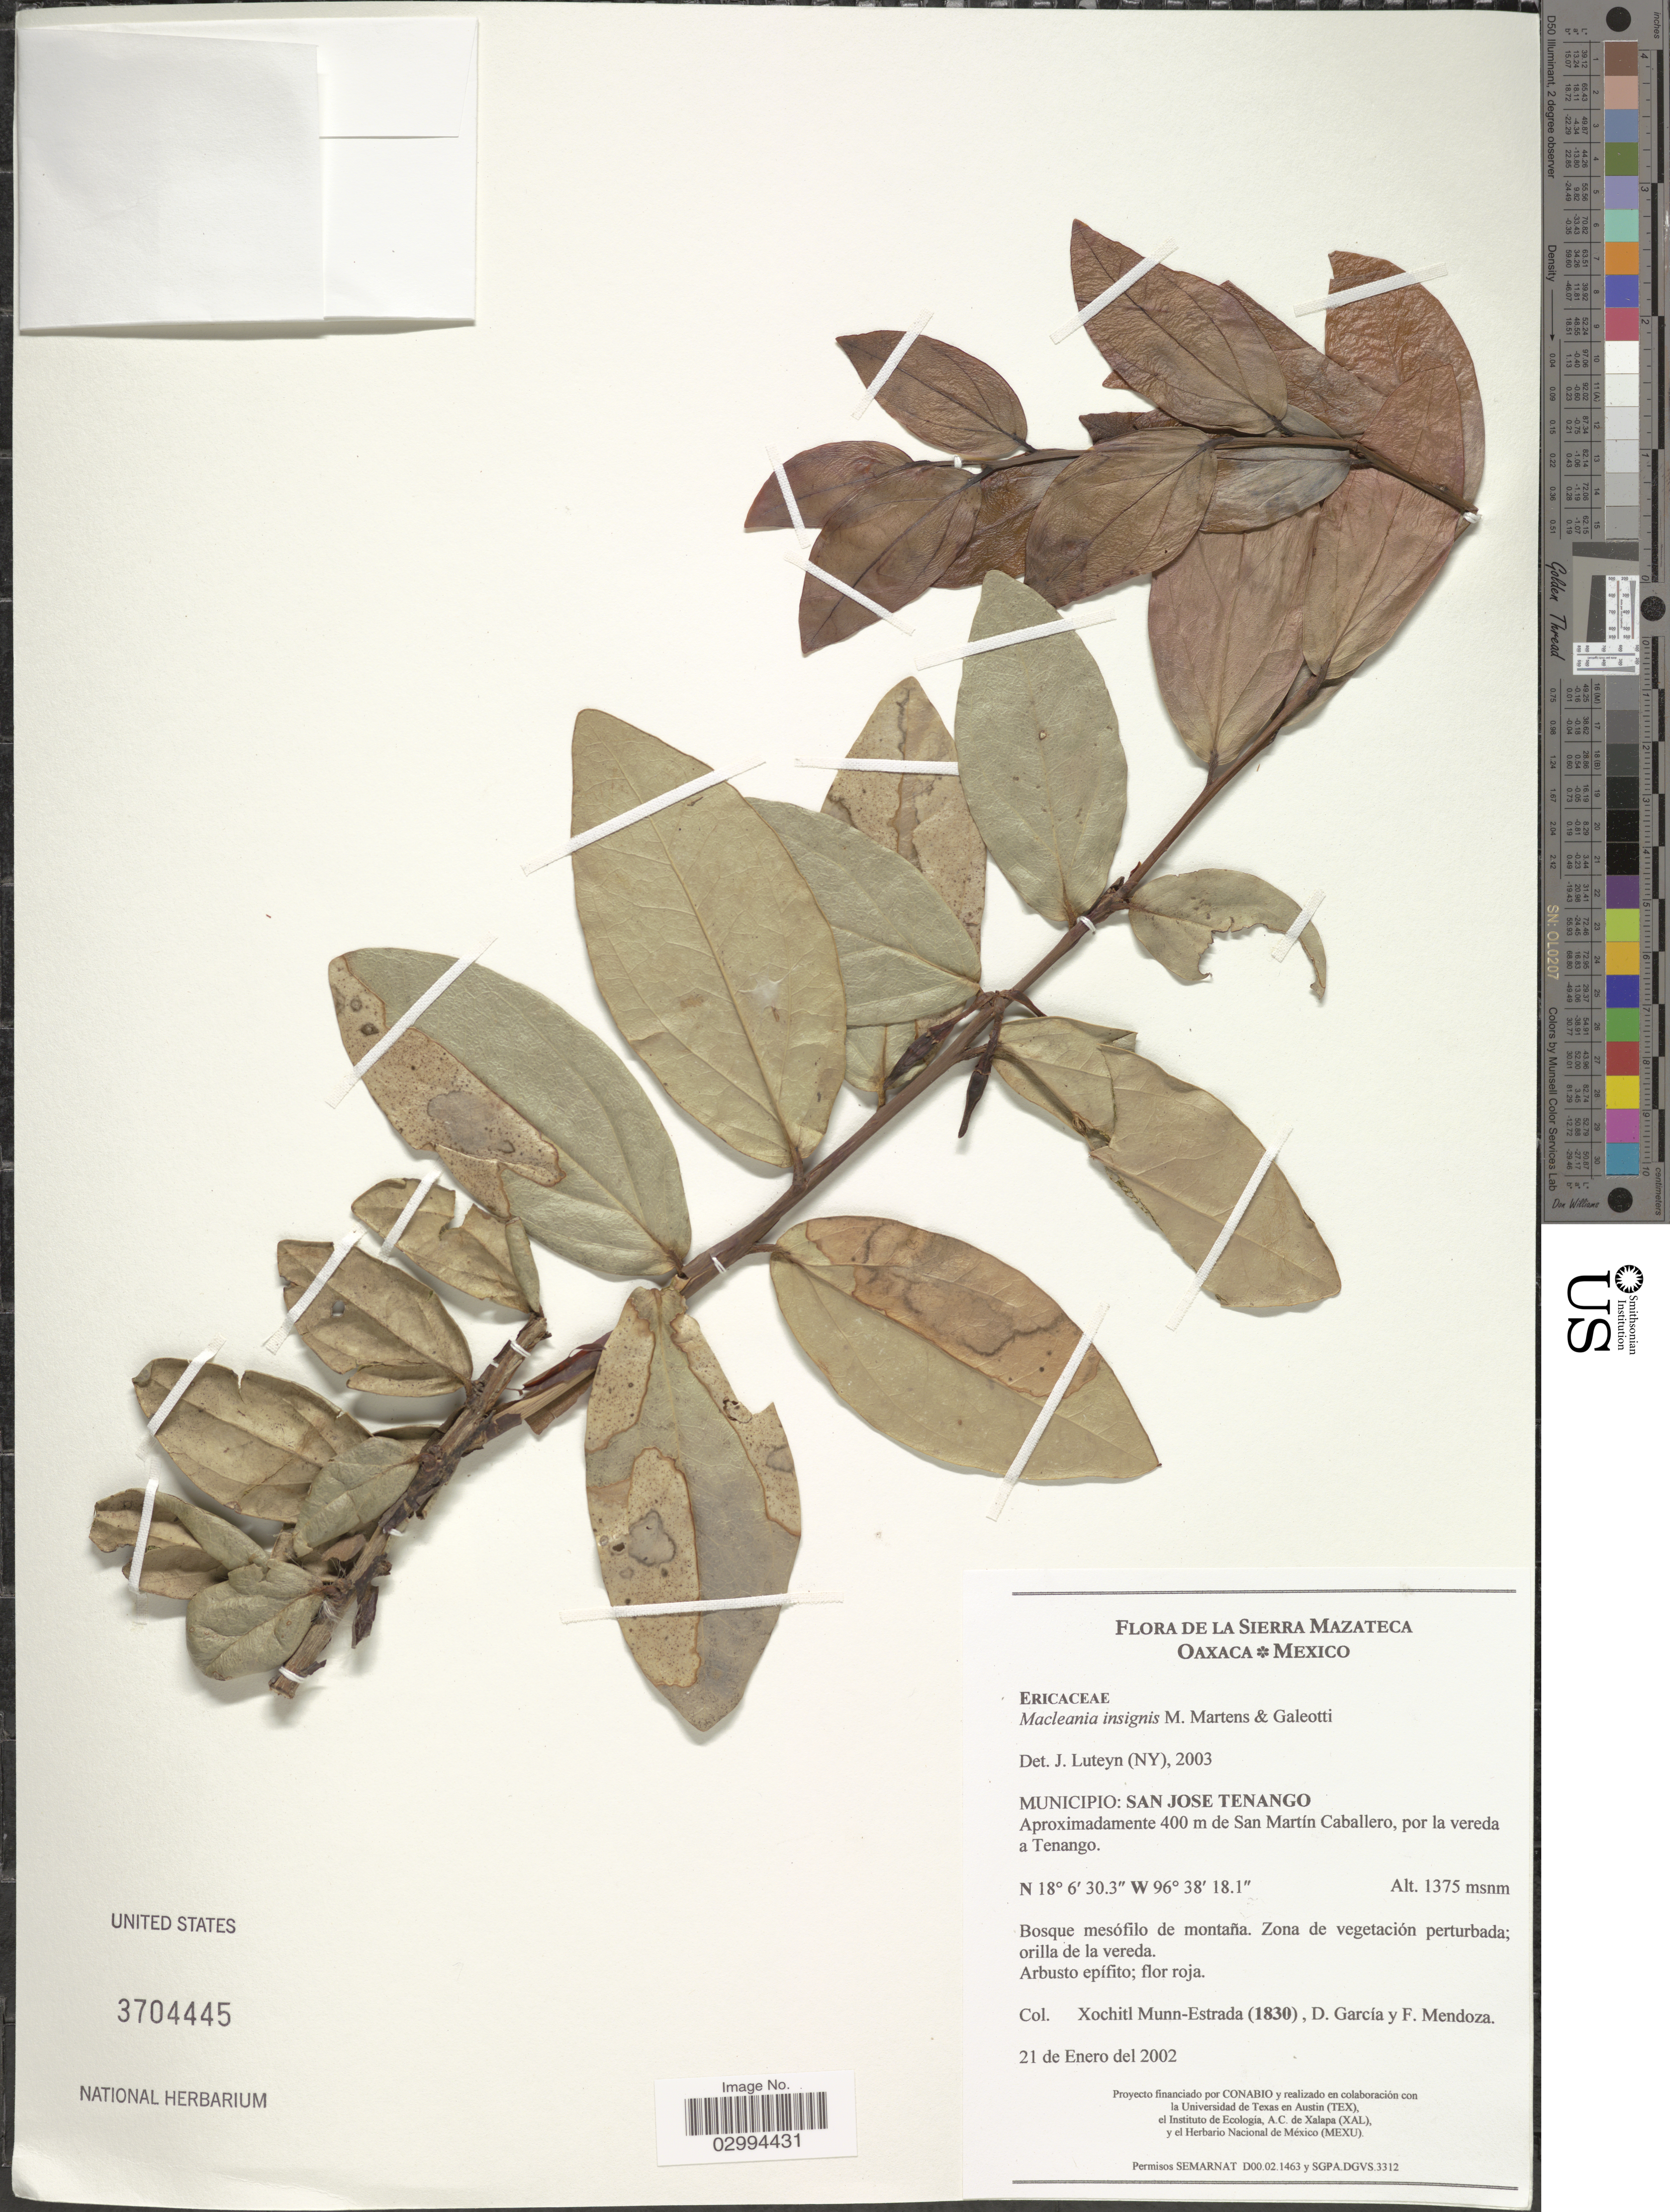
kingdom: Plantae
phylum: Tracheophyta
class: Magnoliopsida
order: Ericales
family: Ericaceae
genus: Macleania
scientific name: Macleania insignis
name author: M. Martens & Galeotti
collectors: X. Munn-Estrada, D. García & F. Mendoza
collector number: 1830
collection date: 2002-01-21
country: Mexico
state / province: Oaxaca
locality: Sierra Mazateca. Municipio: San Jose Tenango. Aproximadamente 400 m de San Martín Caballero, por la vereda a Tenango.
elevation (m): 1375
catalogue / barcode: US 3704445